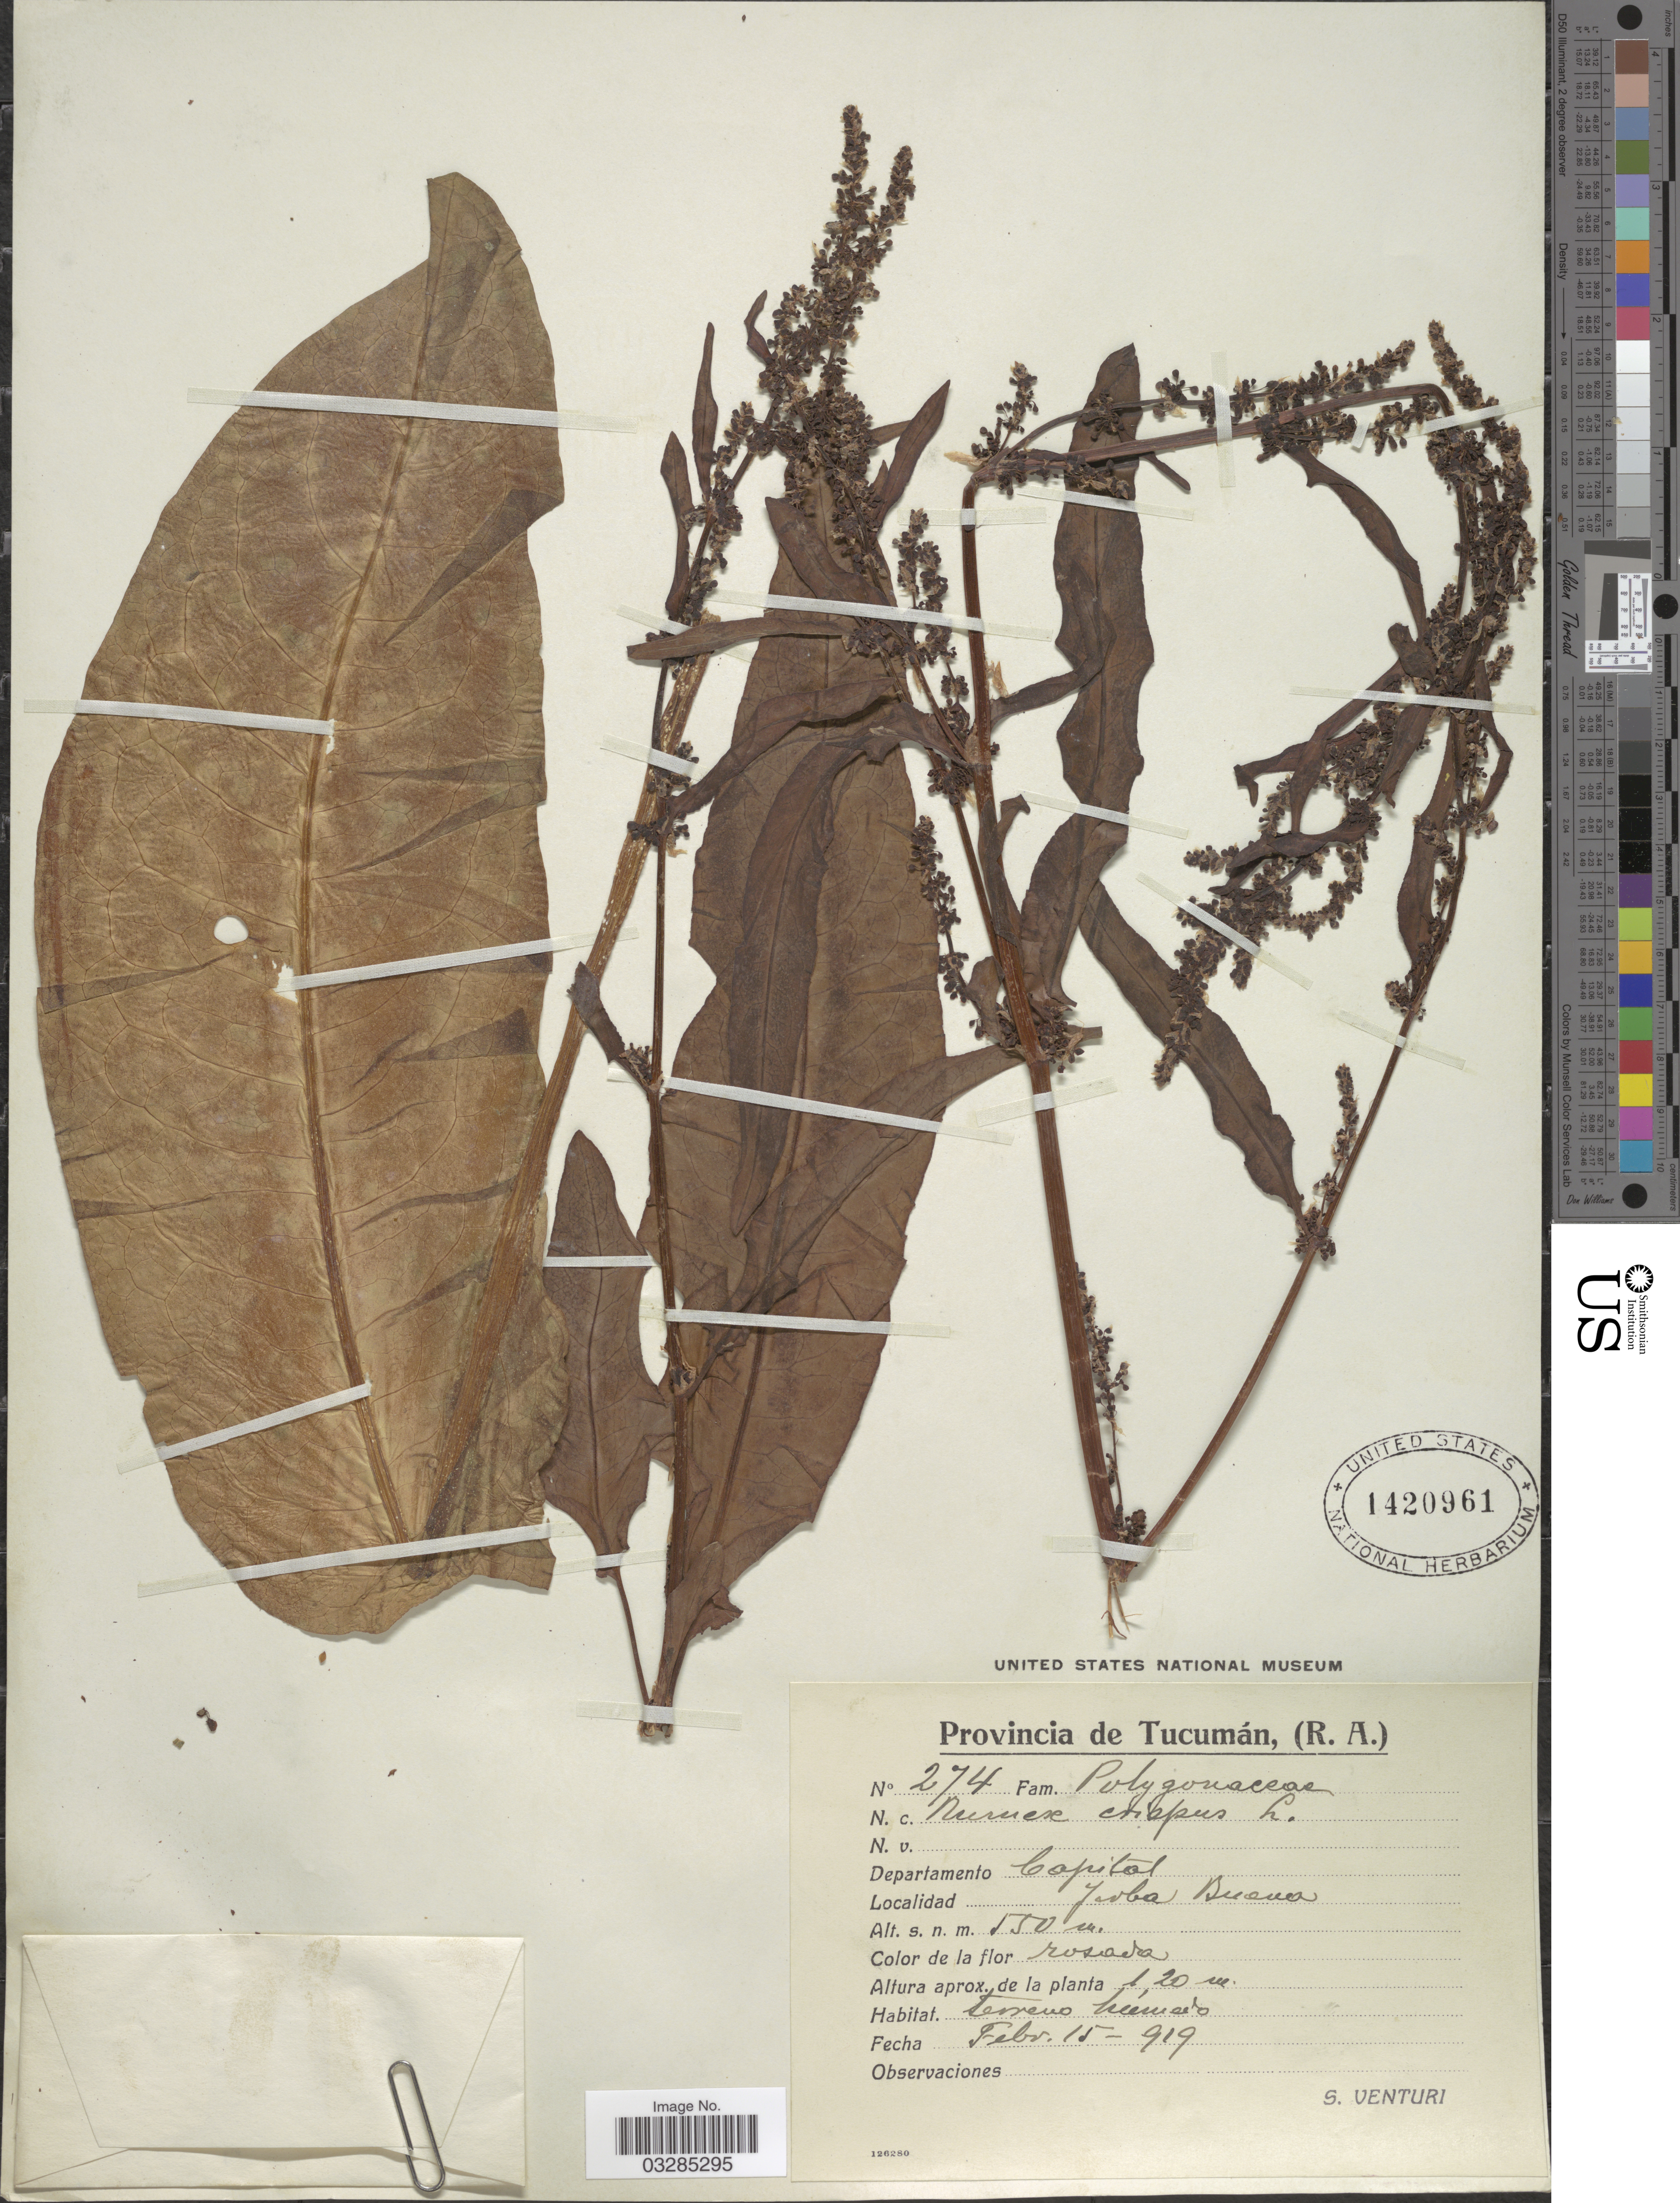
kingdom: Plantae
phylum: Tracheophyta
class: Magnoliopsida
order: Caryophyllales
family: Polygonaceae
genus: Rumex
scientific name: Rumex crispus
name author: L.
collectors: S. Venturi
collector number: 274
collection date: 1919-02-15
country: Argentina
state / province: Tucuman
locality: Departamento Capital. Yerba Buena.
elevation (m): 550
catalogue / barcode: US 1420961